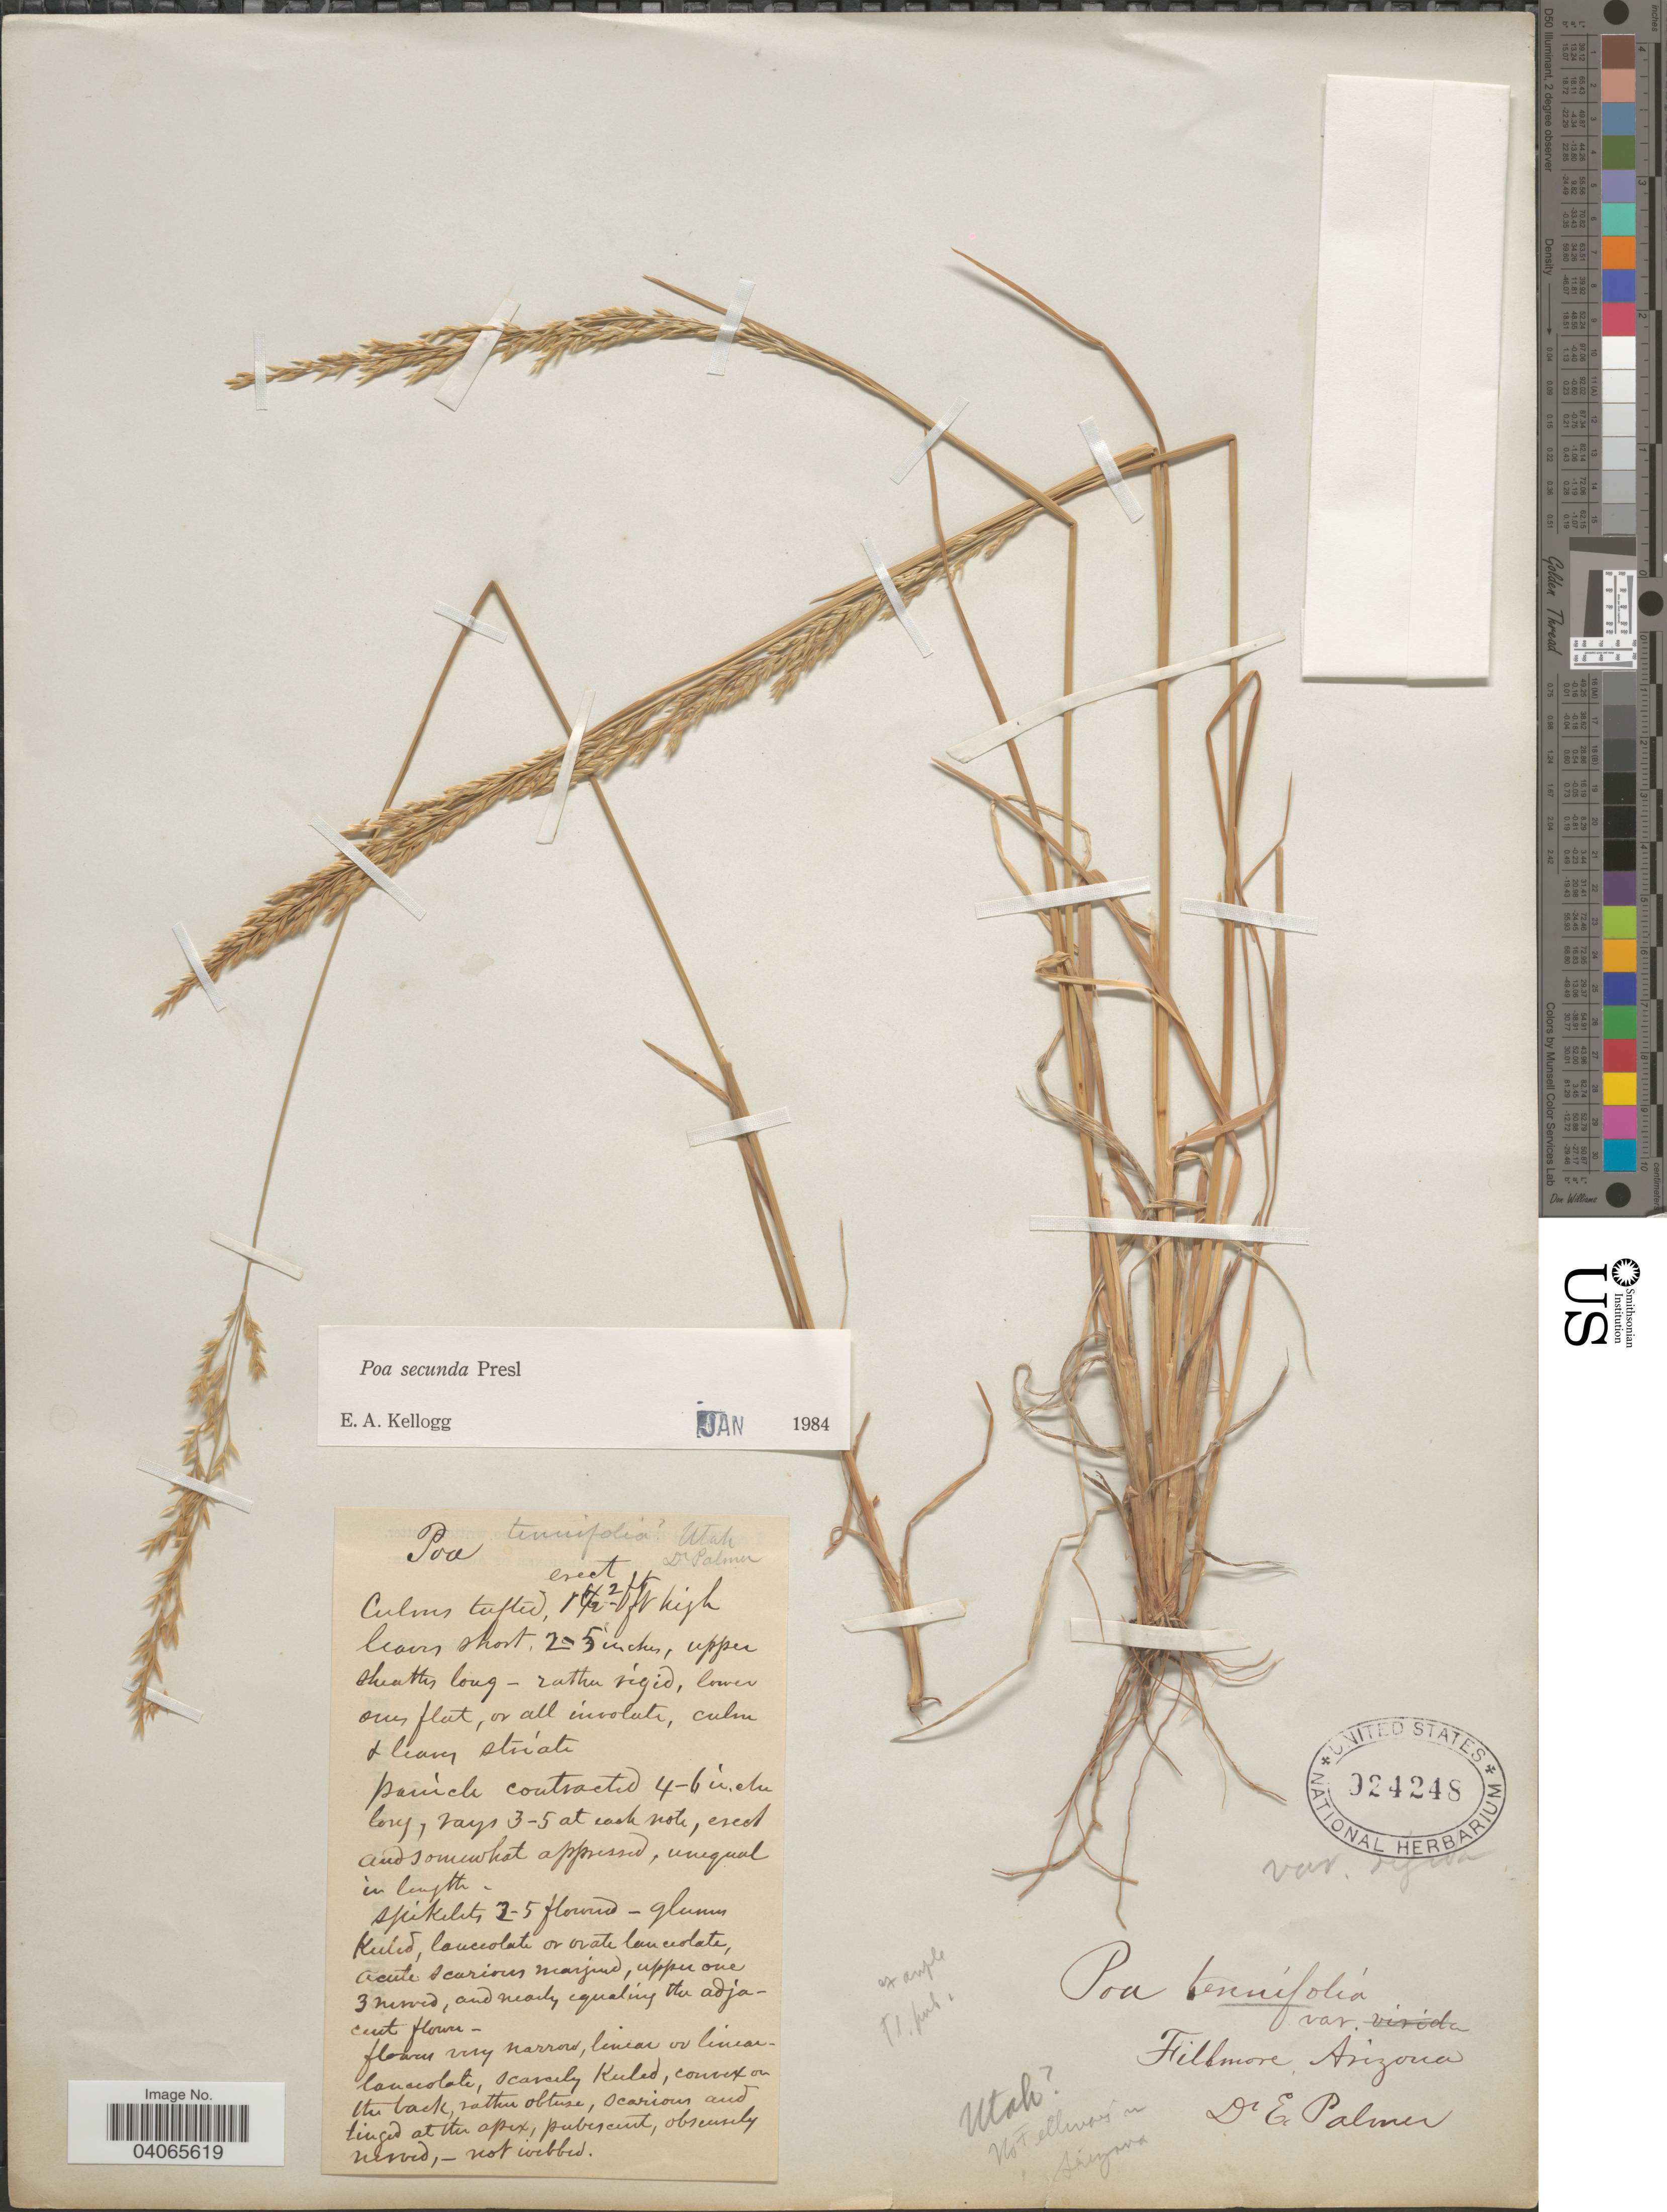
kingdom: Plantae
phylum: Tracheophyta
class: Liliopsida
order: Poales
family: Poaceae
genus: Poa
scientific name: Poa secunda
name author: J. Presl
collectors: E. Palmer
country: United States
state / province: Arizona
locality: Fillmore.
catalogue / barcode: US 924248